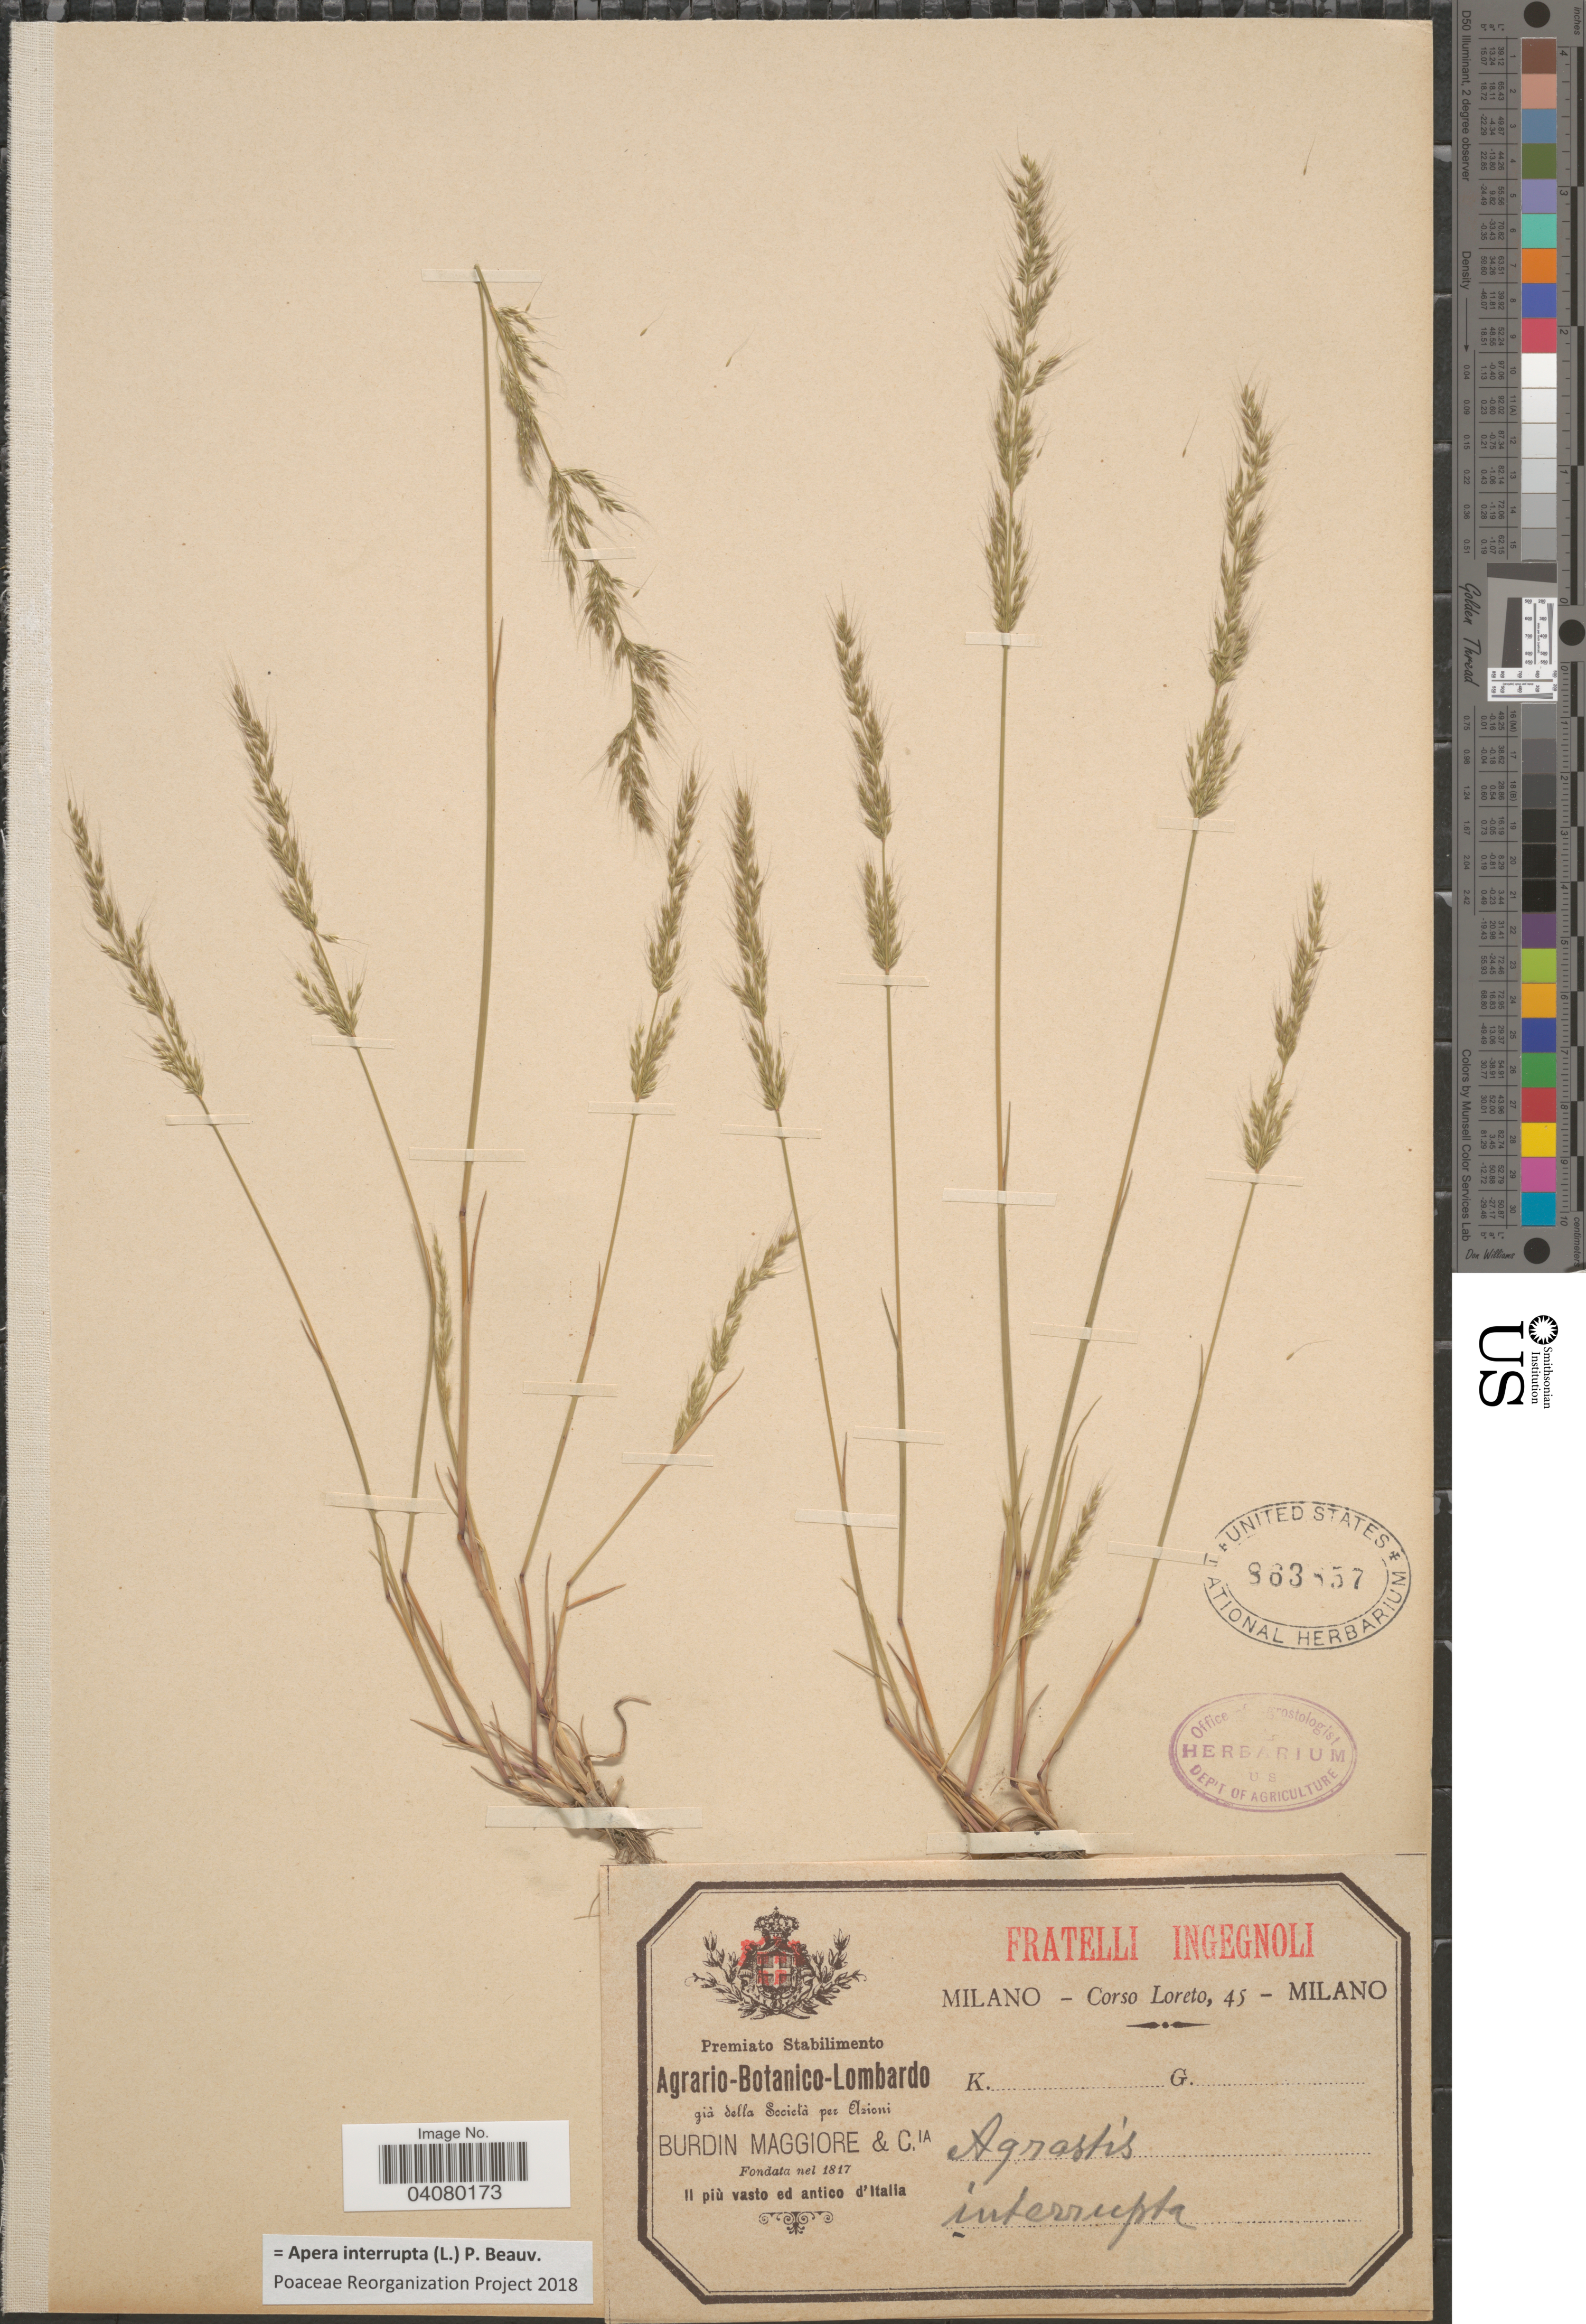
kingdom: Plantae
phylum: Tracheophyta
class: Liliopsida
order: Poales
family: Poaceae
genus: Apera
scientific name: Apera interrupta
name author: (L.) P. Beauv.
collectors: Loreto, C.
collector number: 45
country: Italy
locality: Il più vasto ed antico d'Italia.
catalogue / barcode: US 863857